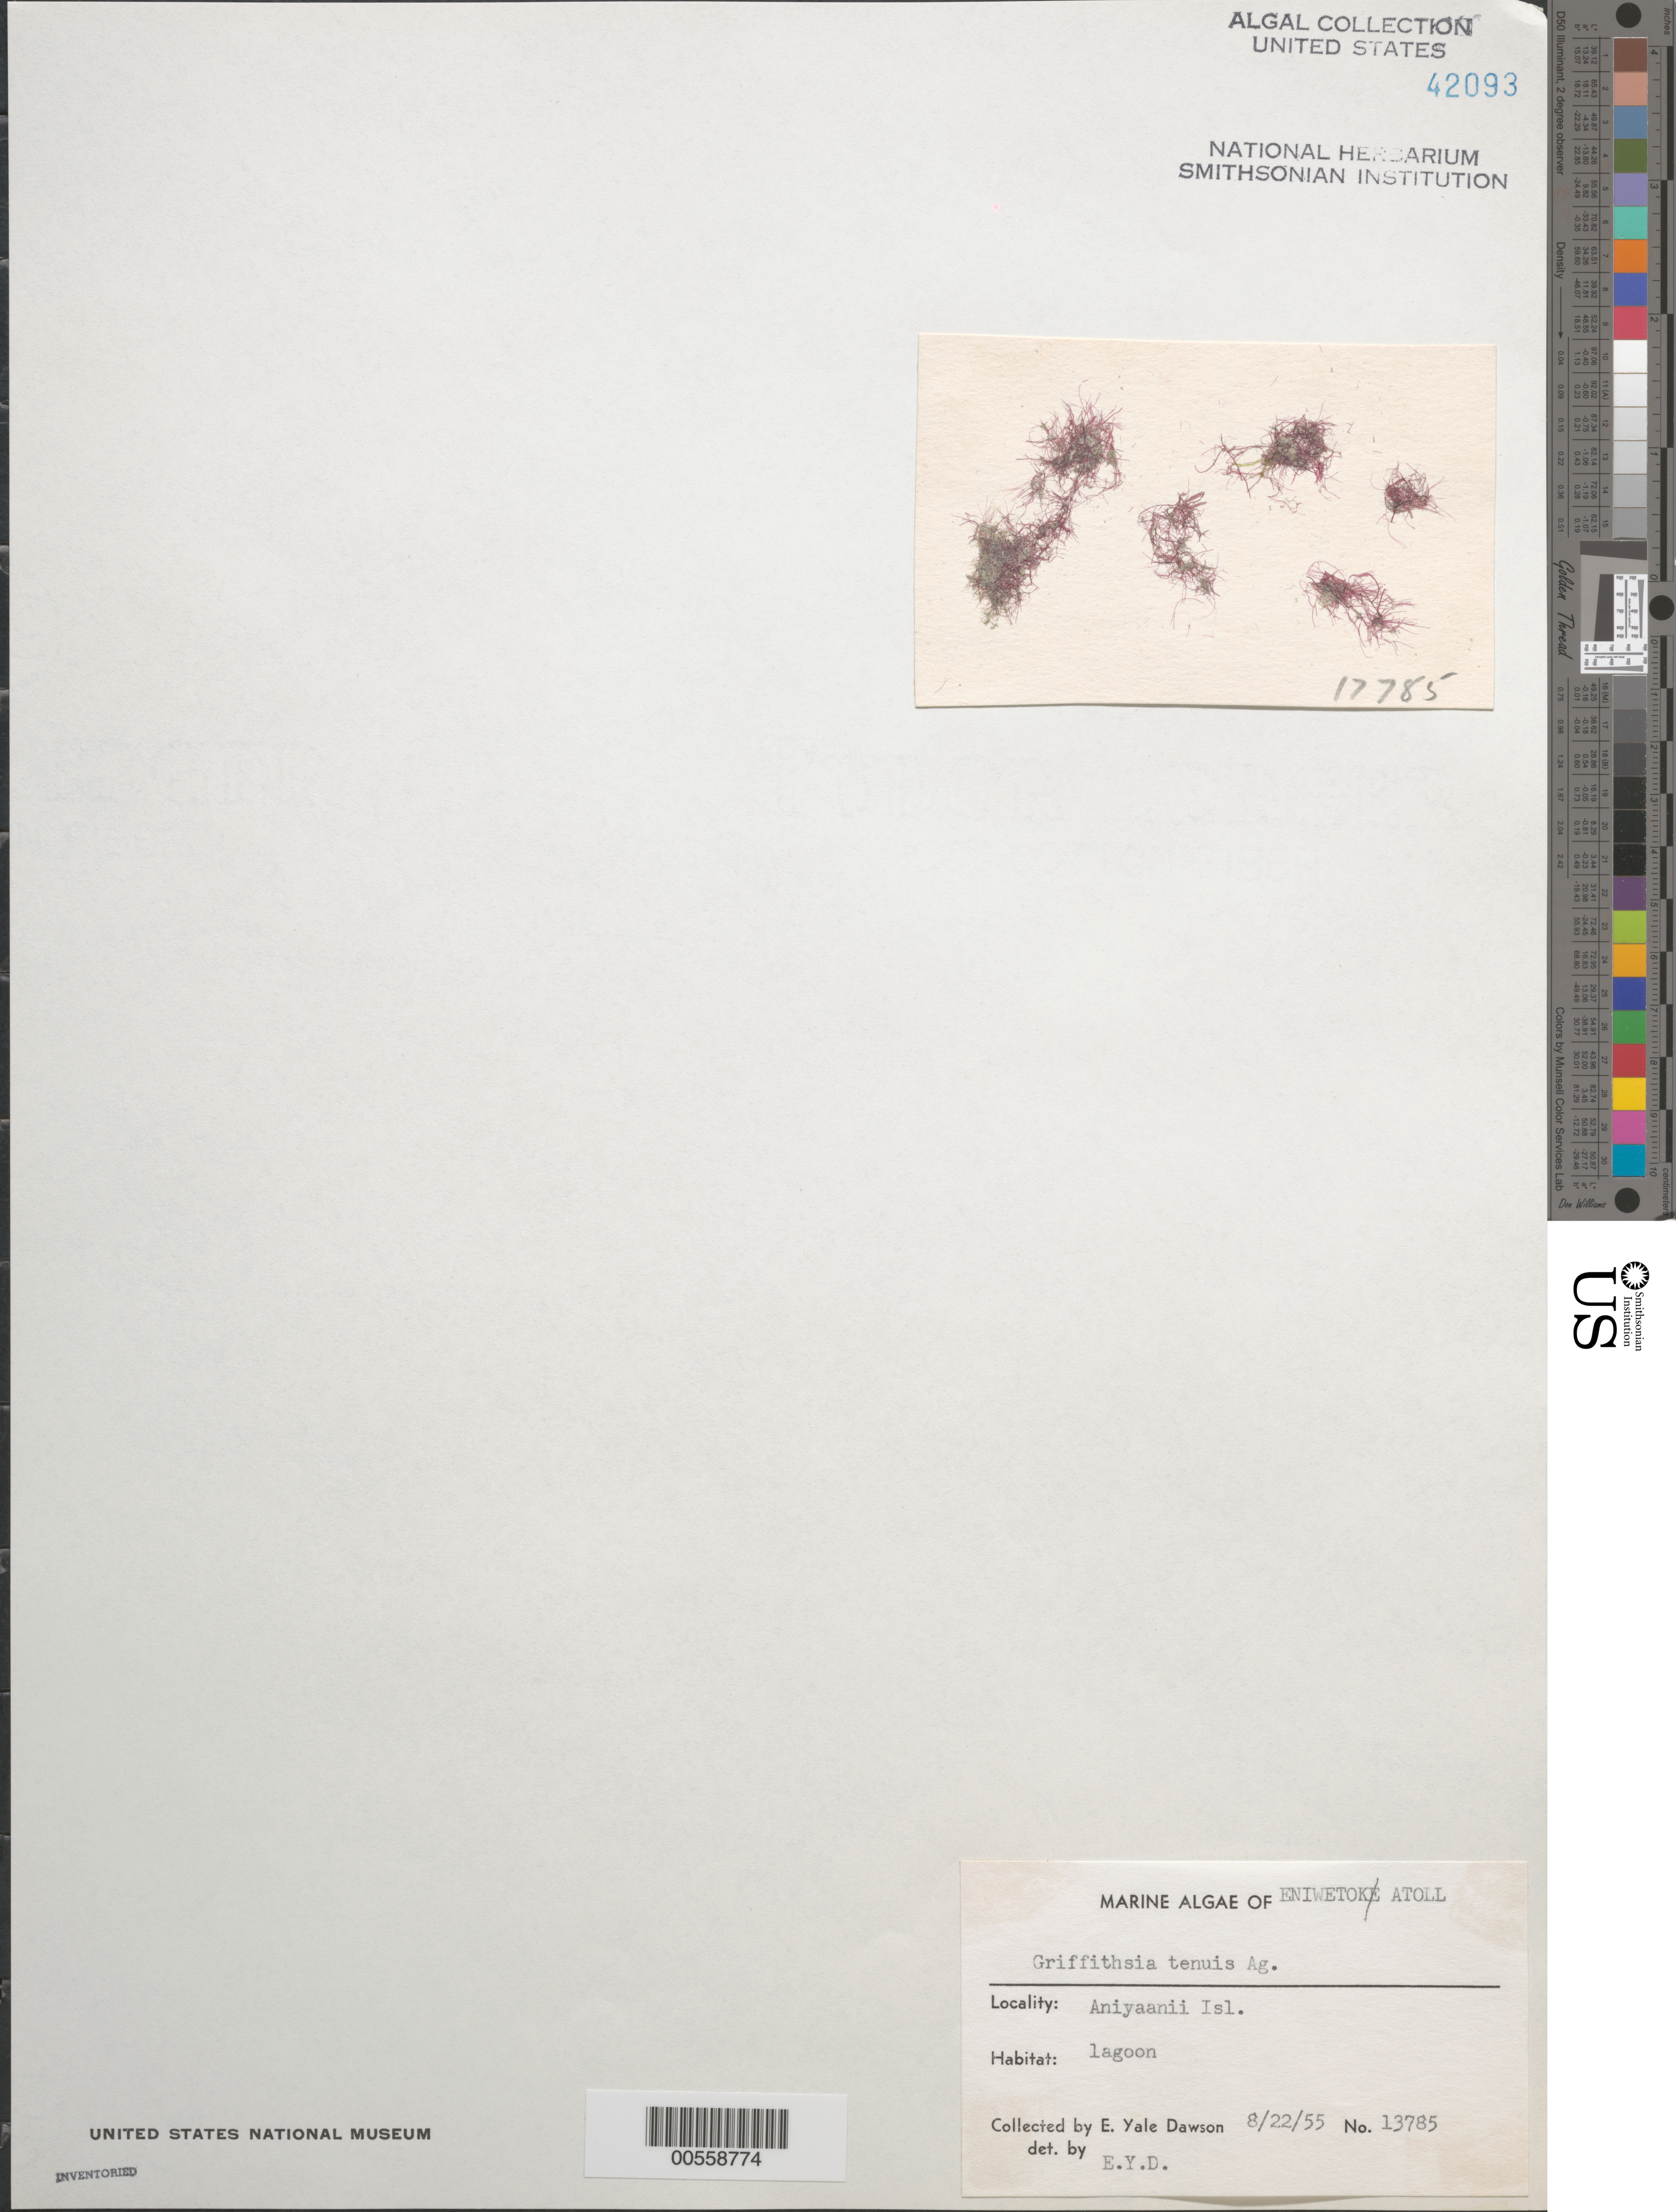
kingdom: Plantae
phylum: Rhodophyta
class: Florideophyceae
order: Ceramiales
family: Wrangeliaceae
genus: Anotrichium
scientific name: Anotrichium tenue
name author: (C. Agardh) Nägeli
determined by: Algae name updating Project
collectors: E. Y. Dawson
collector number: EYD 13785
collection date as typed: August 22, 1955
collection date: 1955-08-22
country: Marshall Islands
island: Enewetak [Eniwetok] Atoll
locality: Aniyaanii Island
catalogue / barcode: US 42093